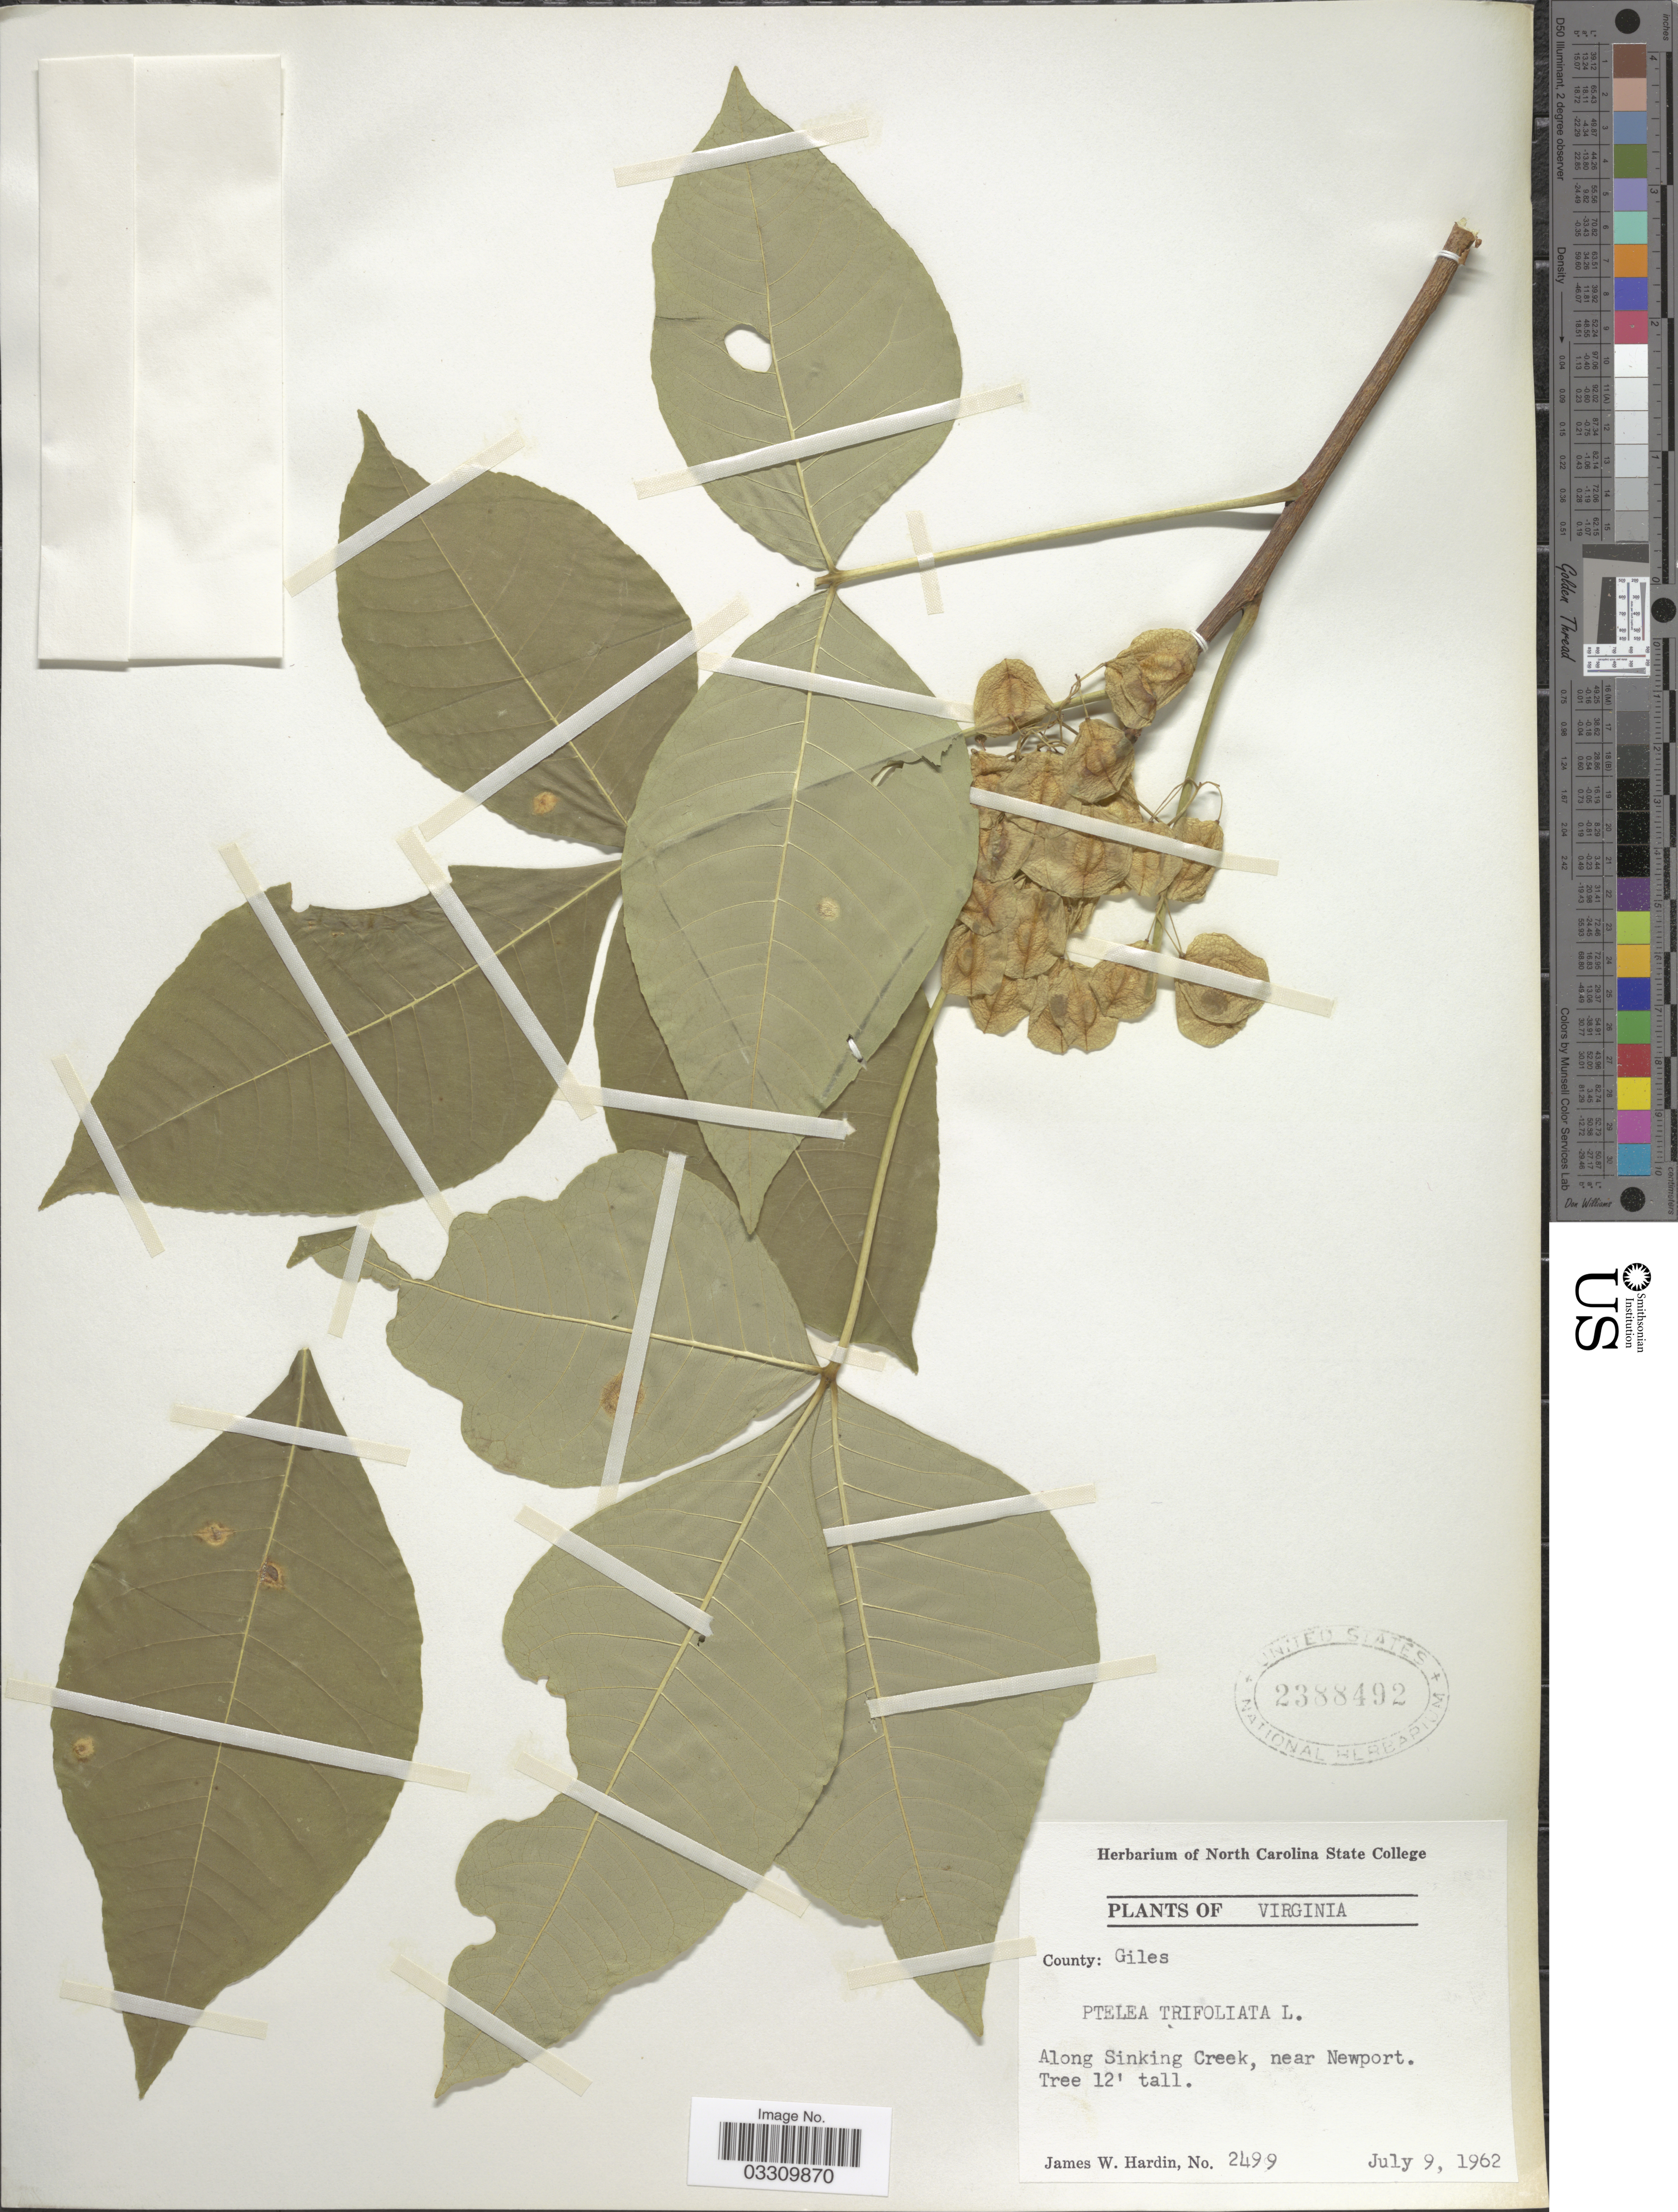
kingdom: Plantae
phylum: Tracheophyta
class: Magnoliopsida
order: Sapindales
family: Rutaceae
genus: Ptelea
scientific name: Ptelea trifoliata var. trifoliata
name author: L.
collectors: J. Hardin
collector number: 2499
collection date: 1962-07-09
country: United States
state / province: Virginia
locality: Along Sinking Creek, near Newport.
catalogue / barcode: US 2388492